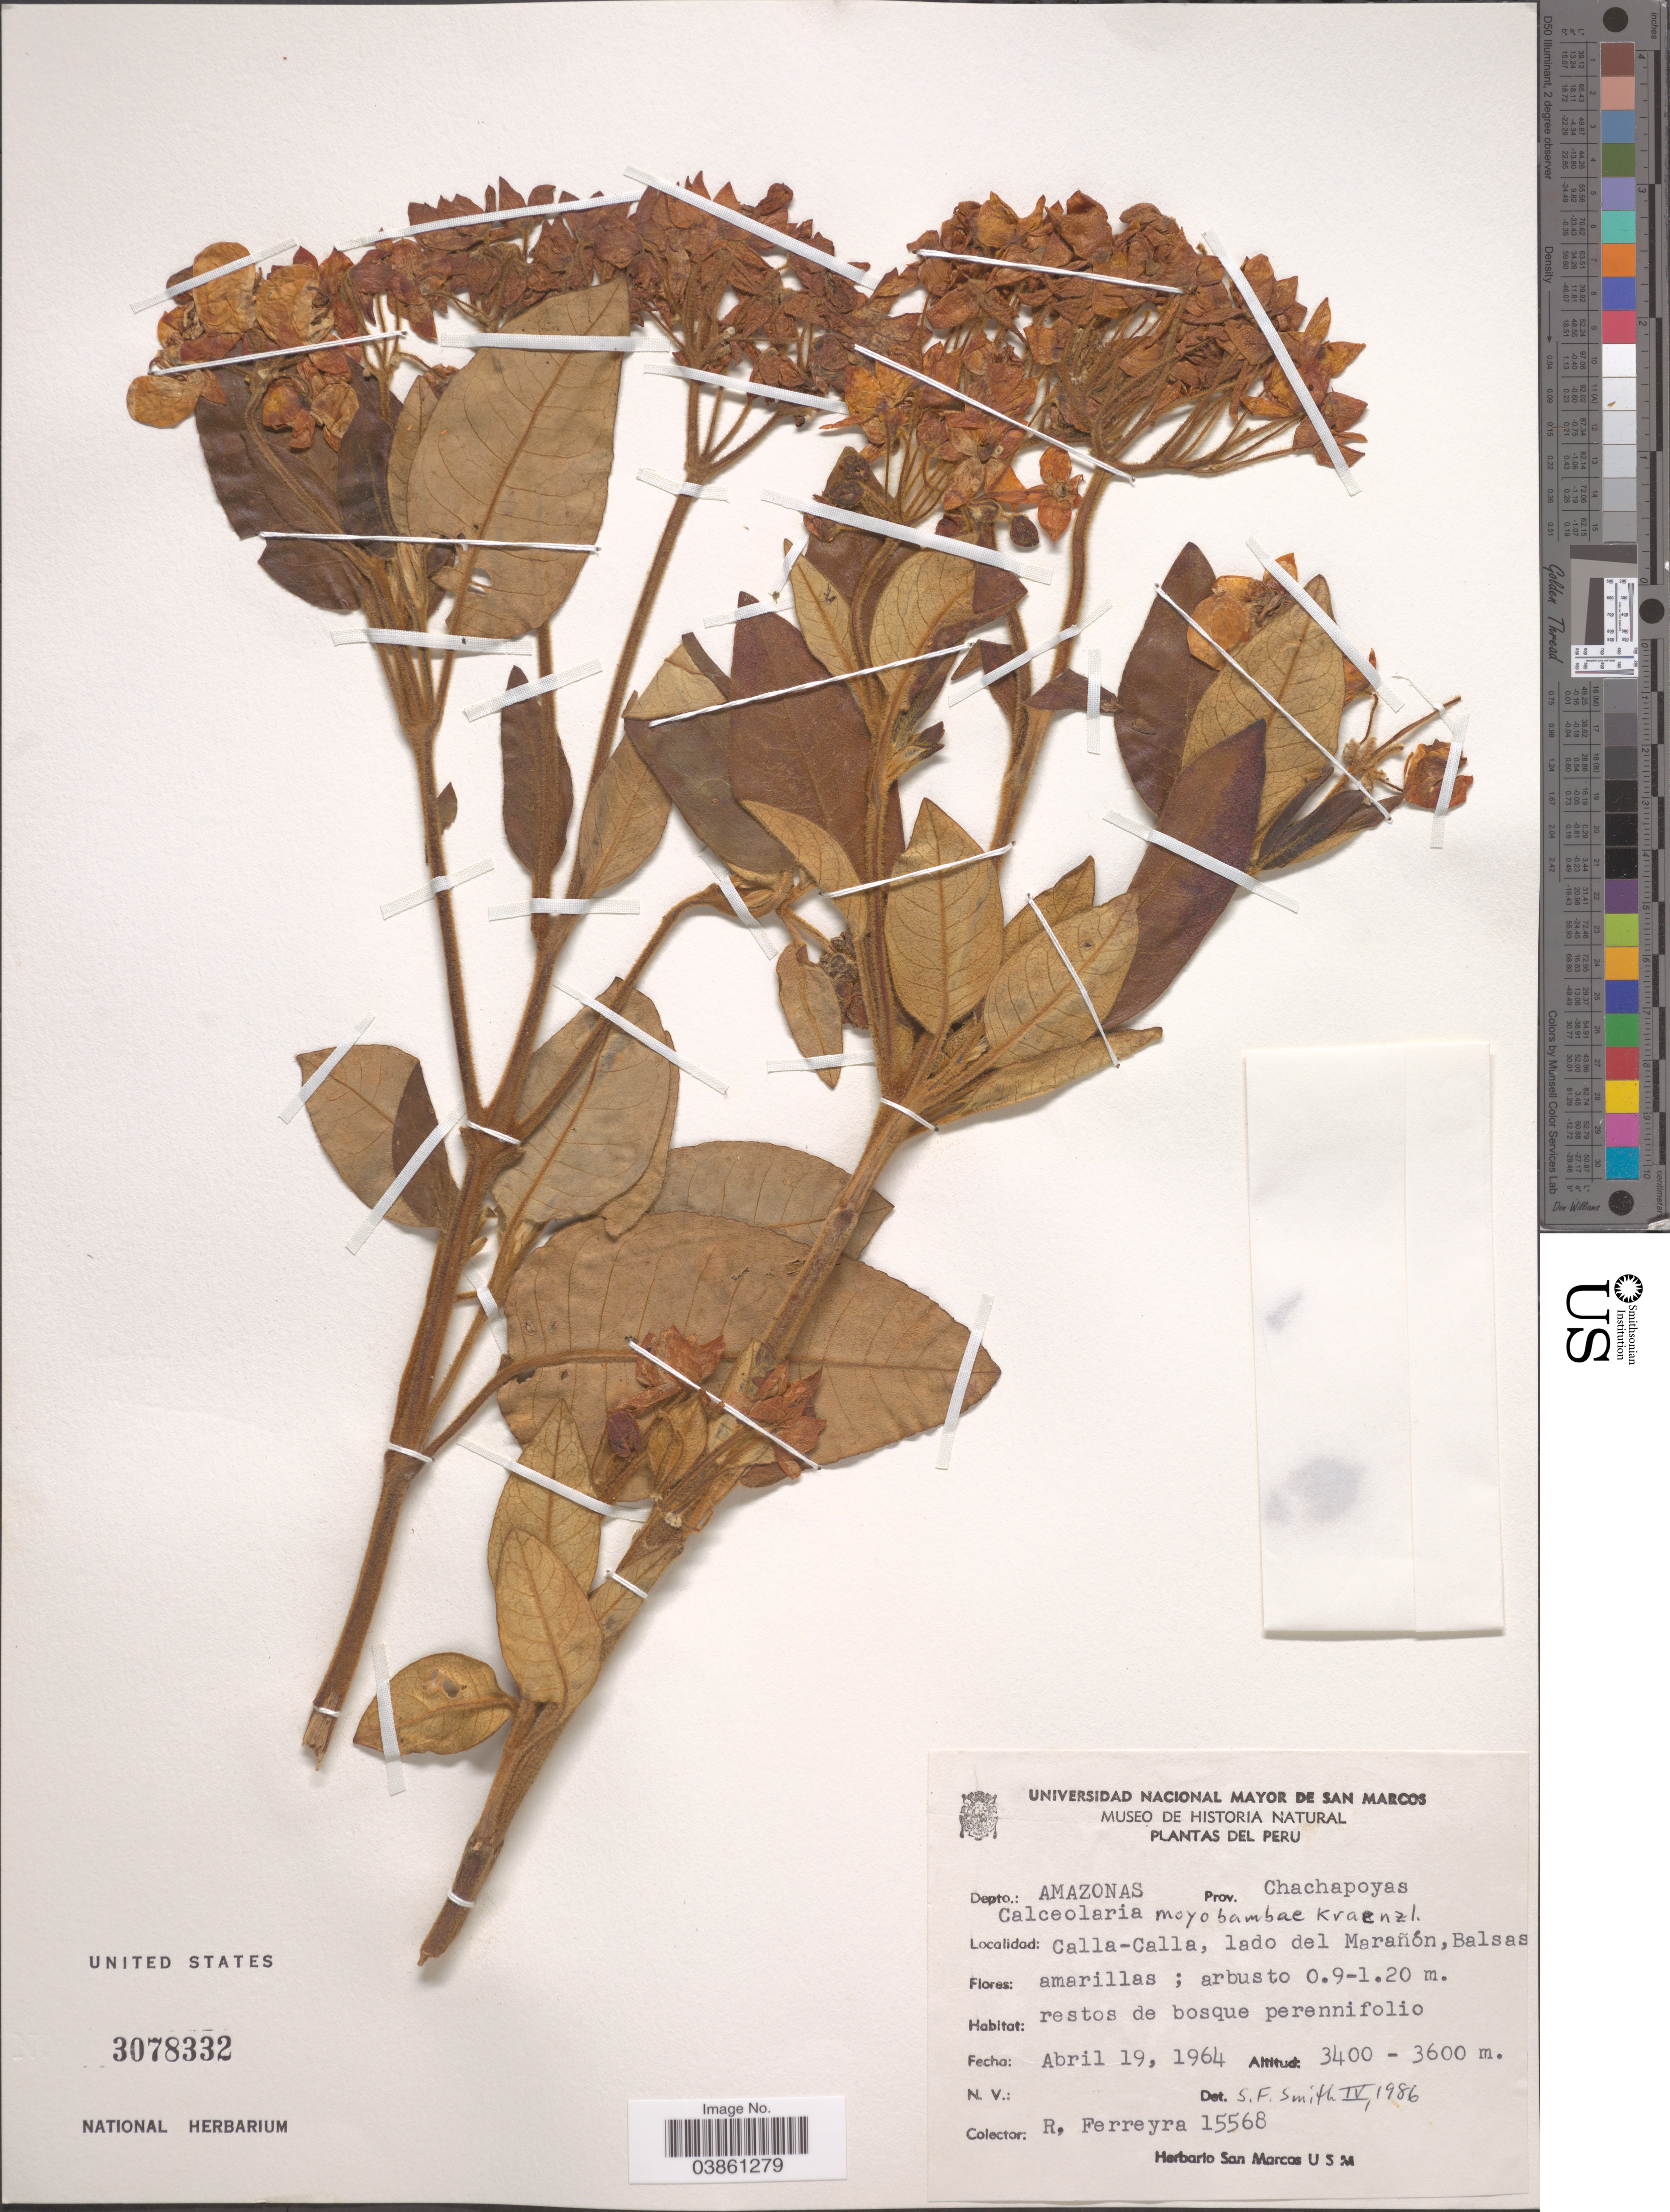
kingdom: Plantae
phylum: Tracheophyta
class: Magnoliopsida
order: Lamiales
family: Calceolariaceae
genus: Calceolaria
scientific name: Calceolaria moyobambae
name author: Kraenzl.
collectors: R. A. Ferreyra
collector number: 15568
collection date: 1964-04-19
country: Peru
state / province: Amazonas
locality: Depto.: Amazonas. Prov. Chachapoyas. Calla-Calla, lado del Marañón.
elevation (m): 3400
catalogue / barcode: US 3078332